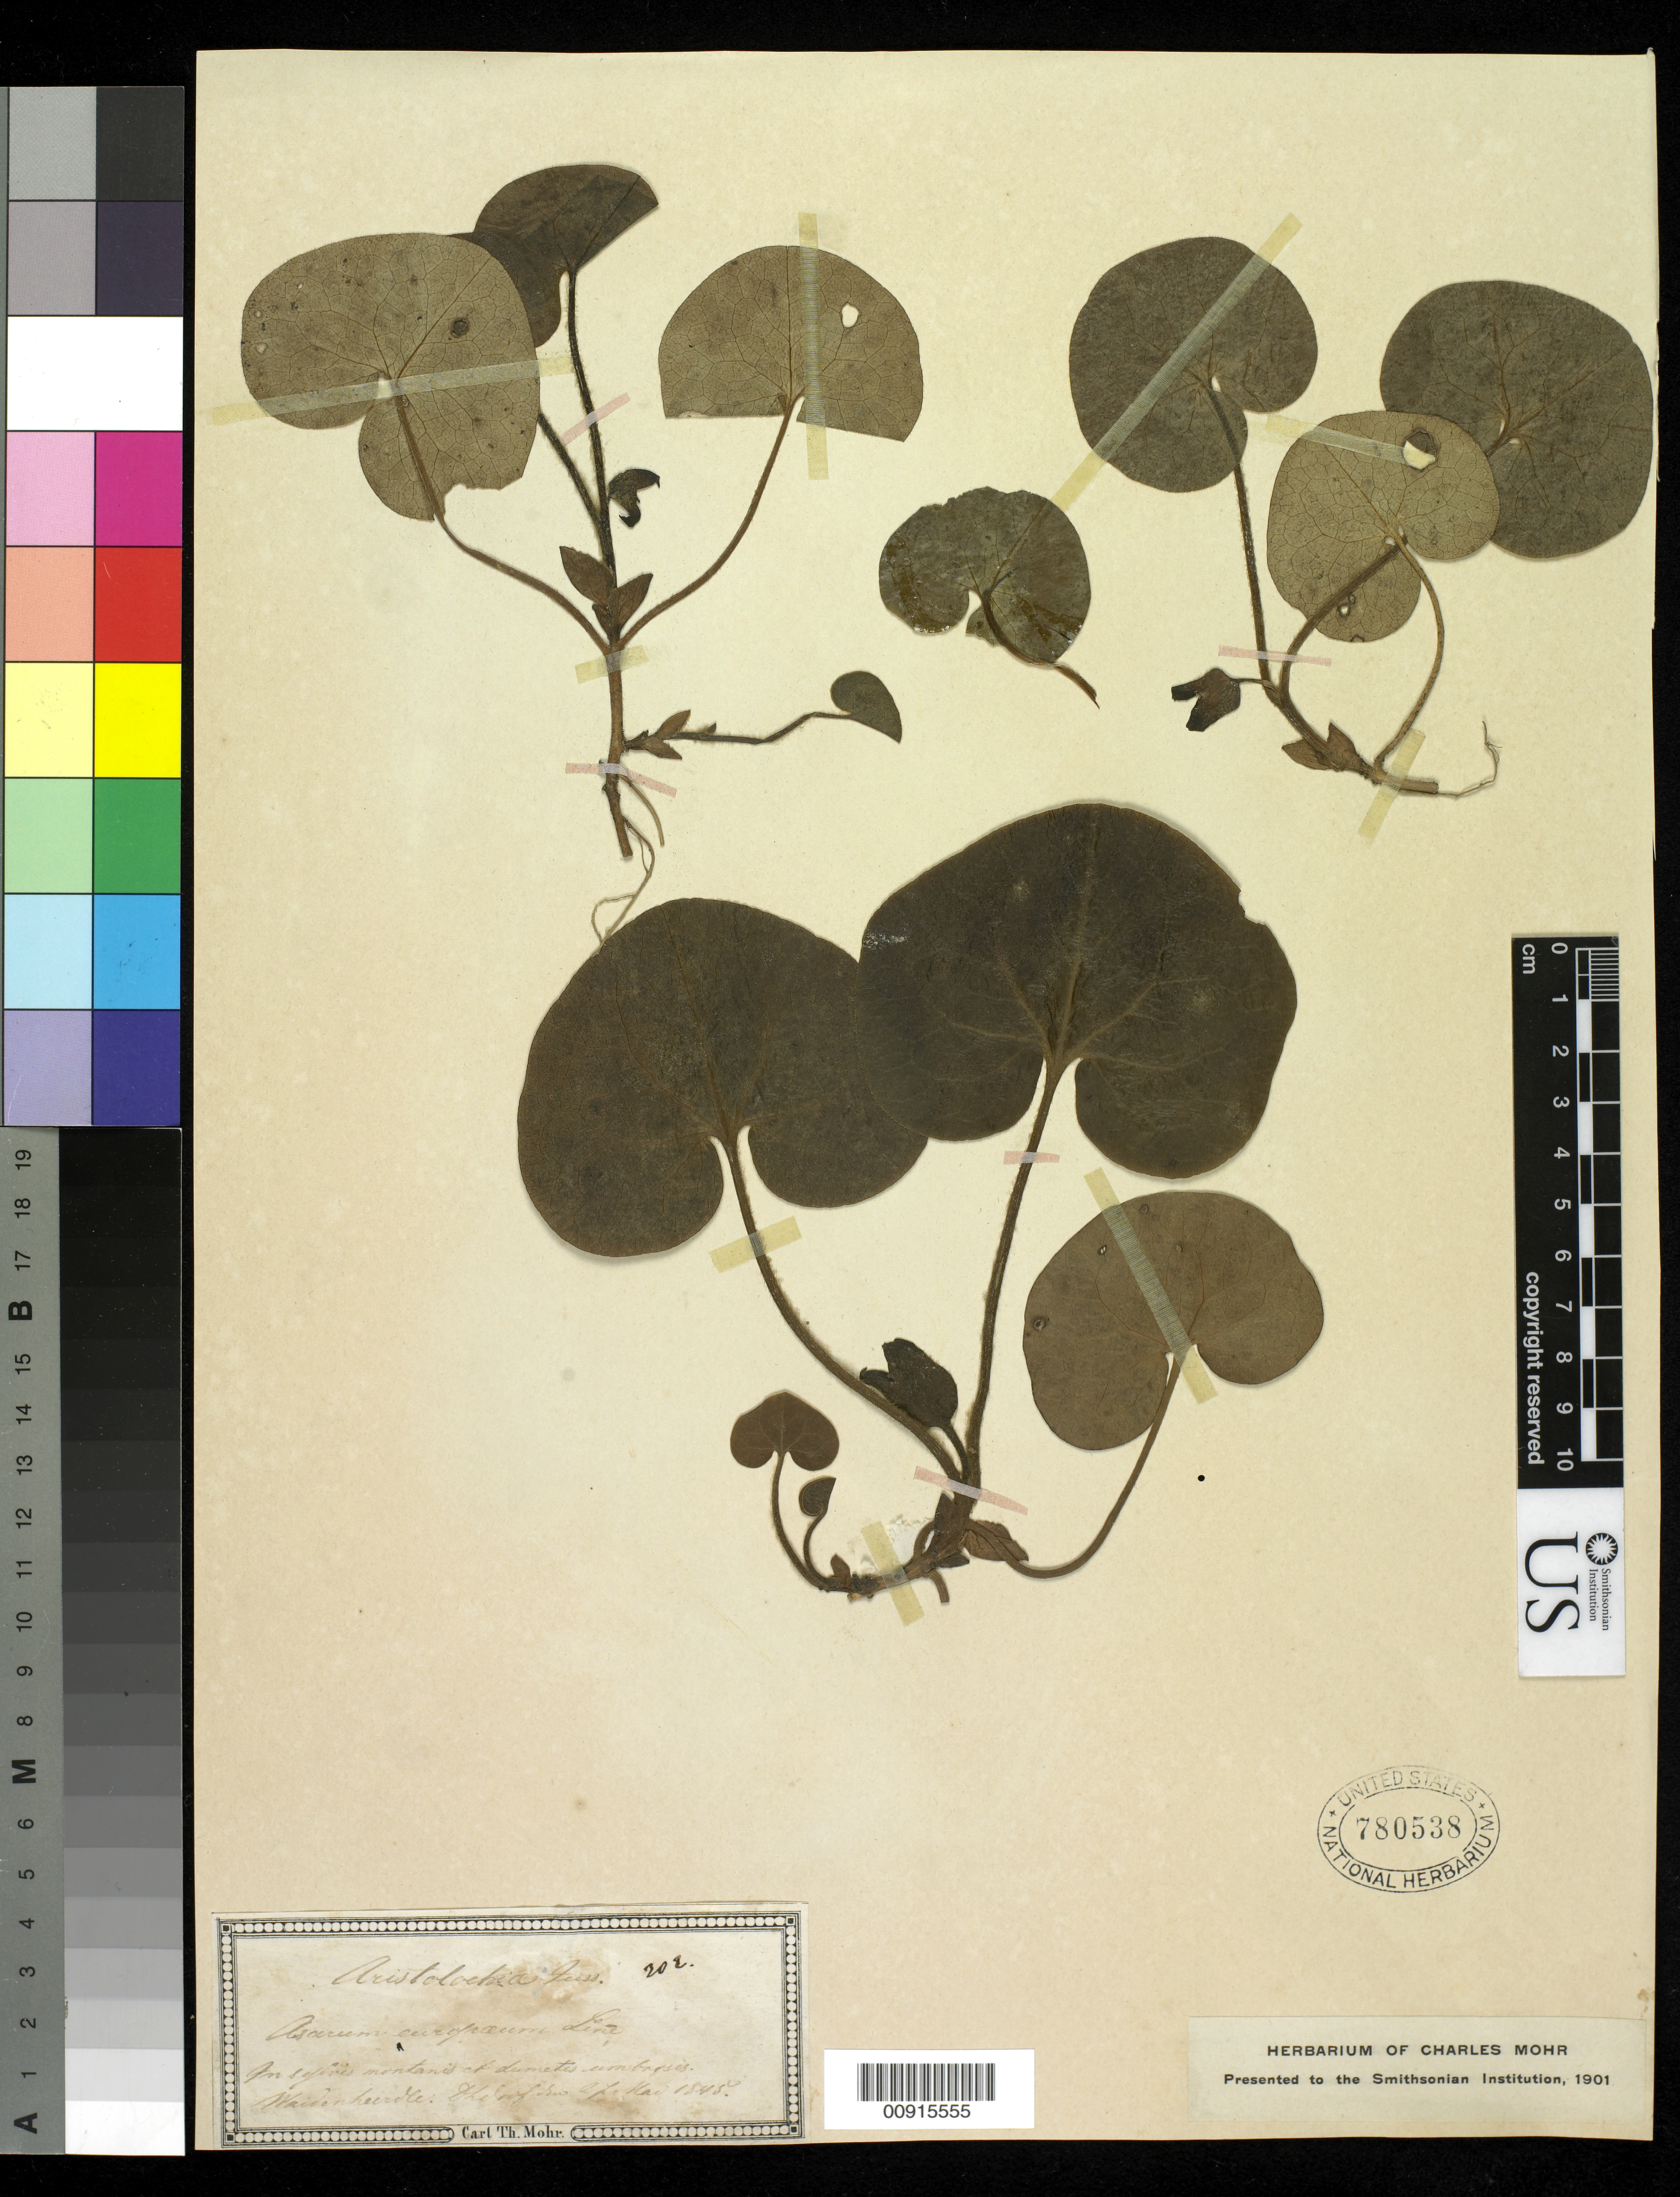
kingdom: Plantae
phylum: Tracheophyta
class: Magnoliopsida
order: Piperales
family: Aristolochiaceae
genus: Asarum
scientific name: Asarum europaeum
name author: L.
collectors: ex herb. C. Mohr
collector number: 202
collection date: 1845-05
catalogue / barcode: US 780538